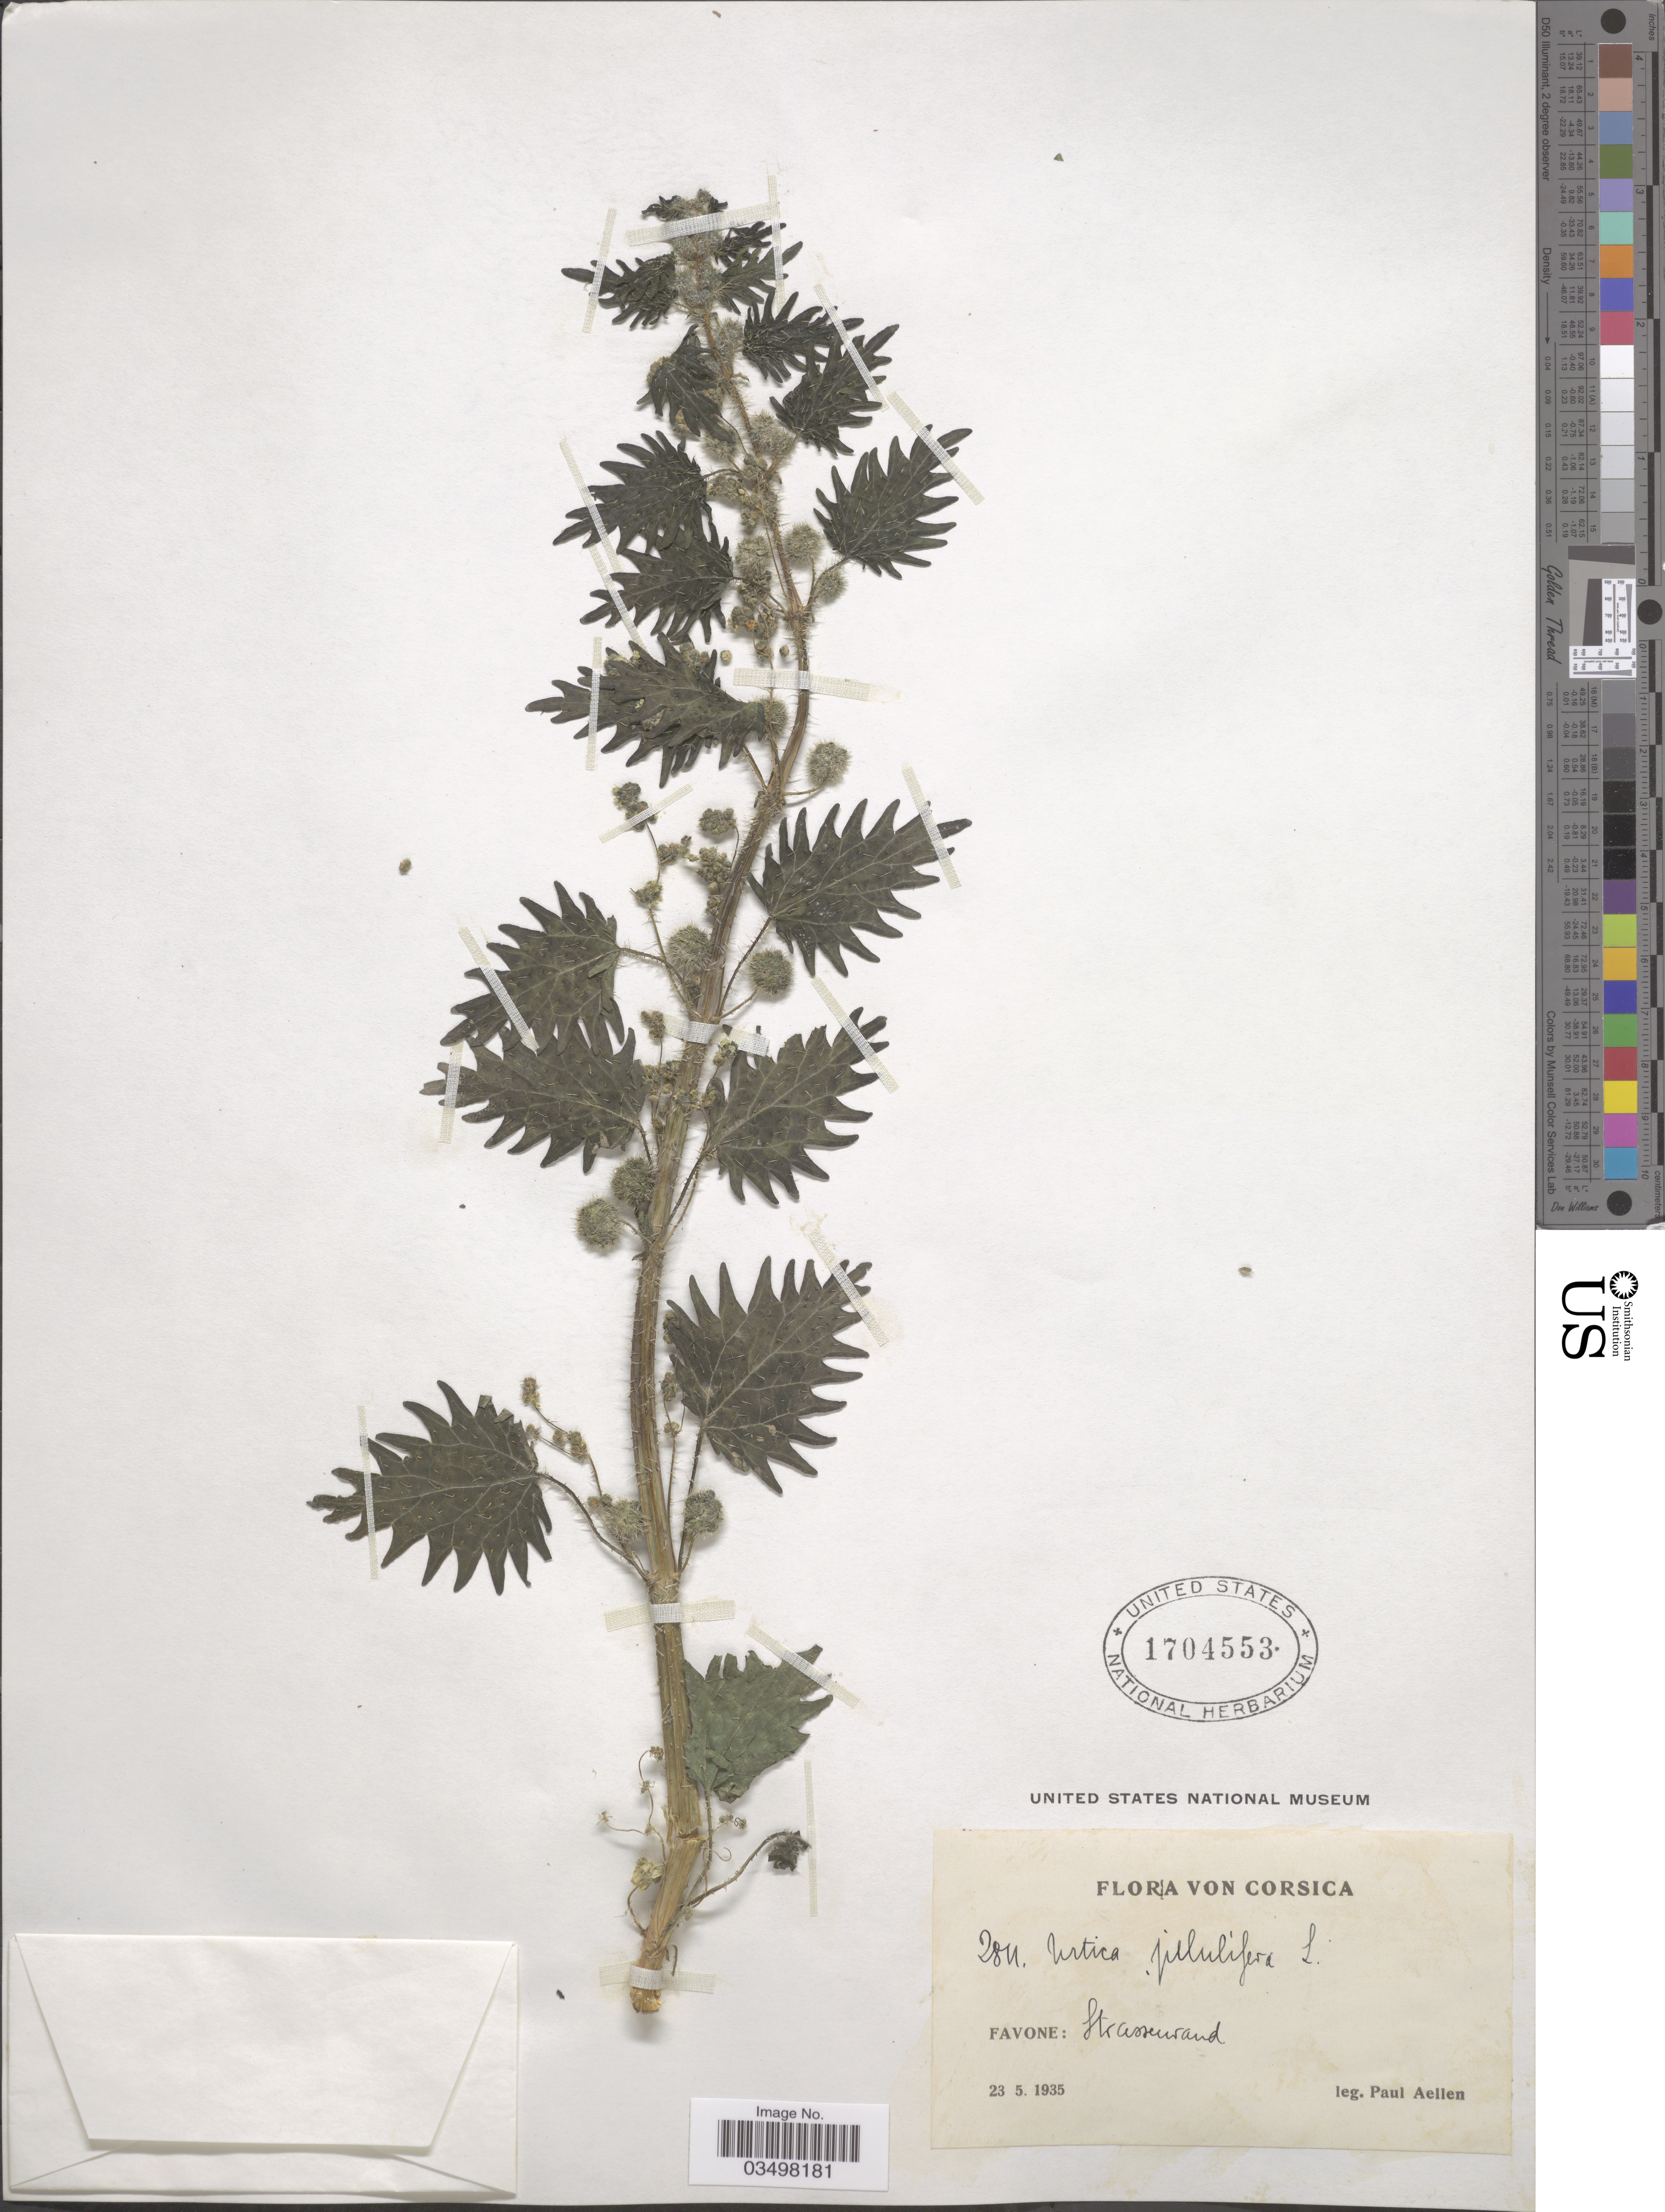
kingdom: Plantae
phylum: Tracheophyta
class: Magnoliopsida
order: Rosales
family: Urticaceae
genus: Urtica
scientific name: Urtica pilulifera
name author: L.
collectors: P. Aellen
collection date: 1935-05-23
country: France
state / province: Corsica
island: Corse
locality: Favone: Strassenrand.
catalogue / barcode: US 1704553